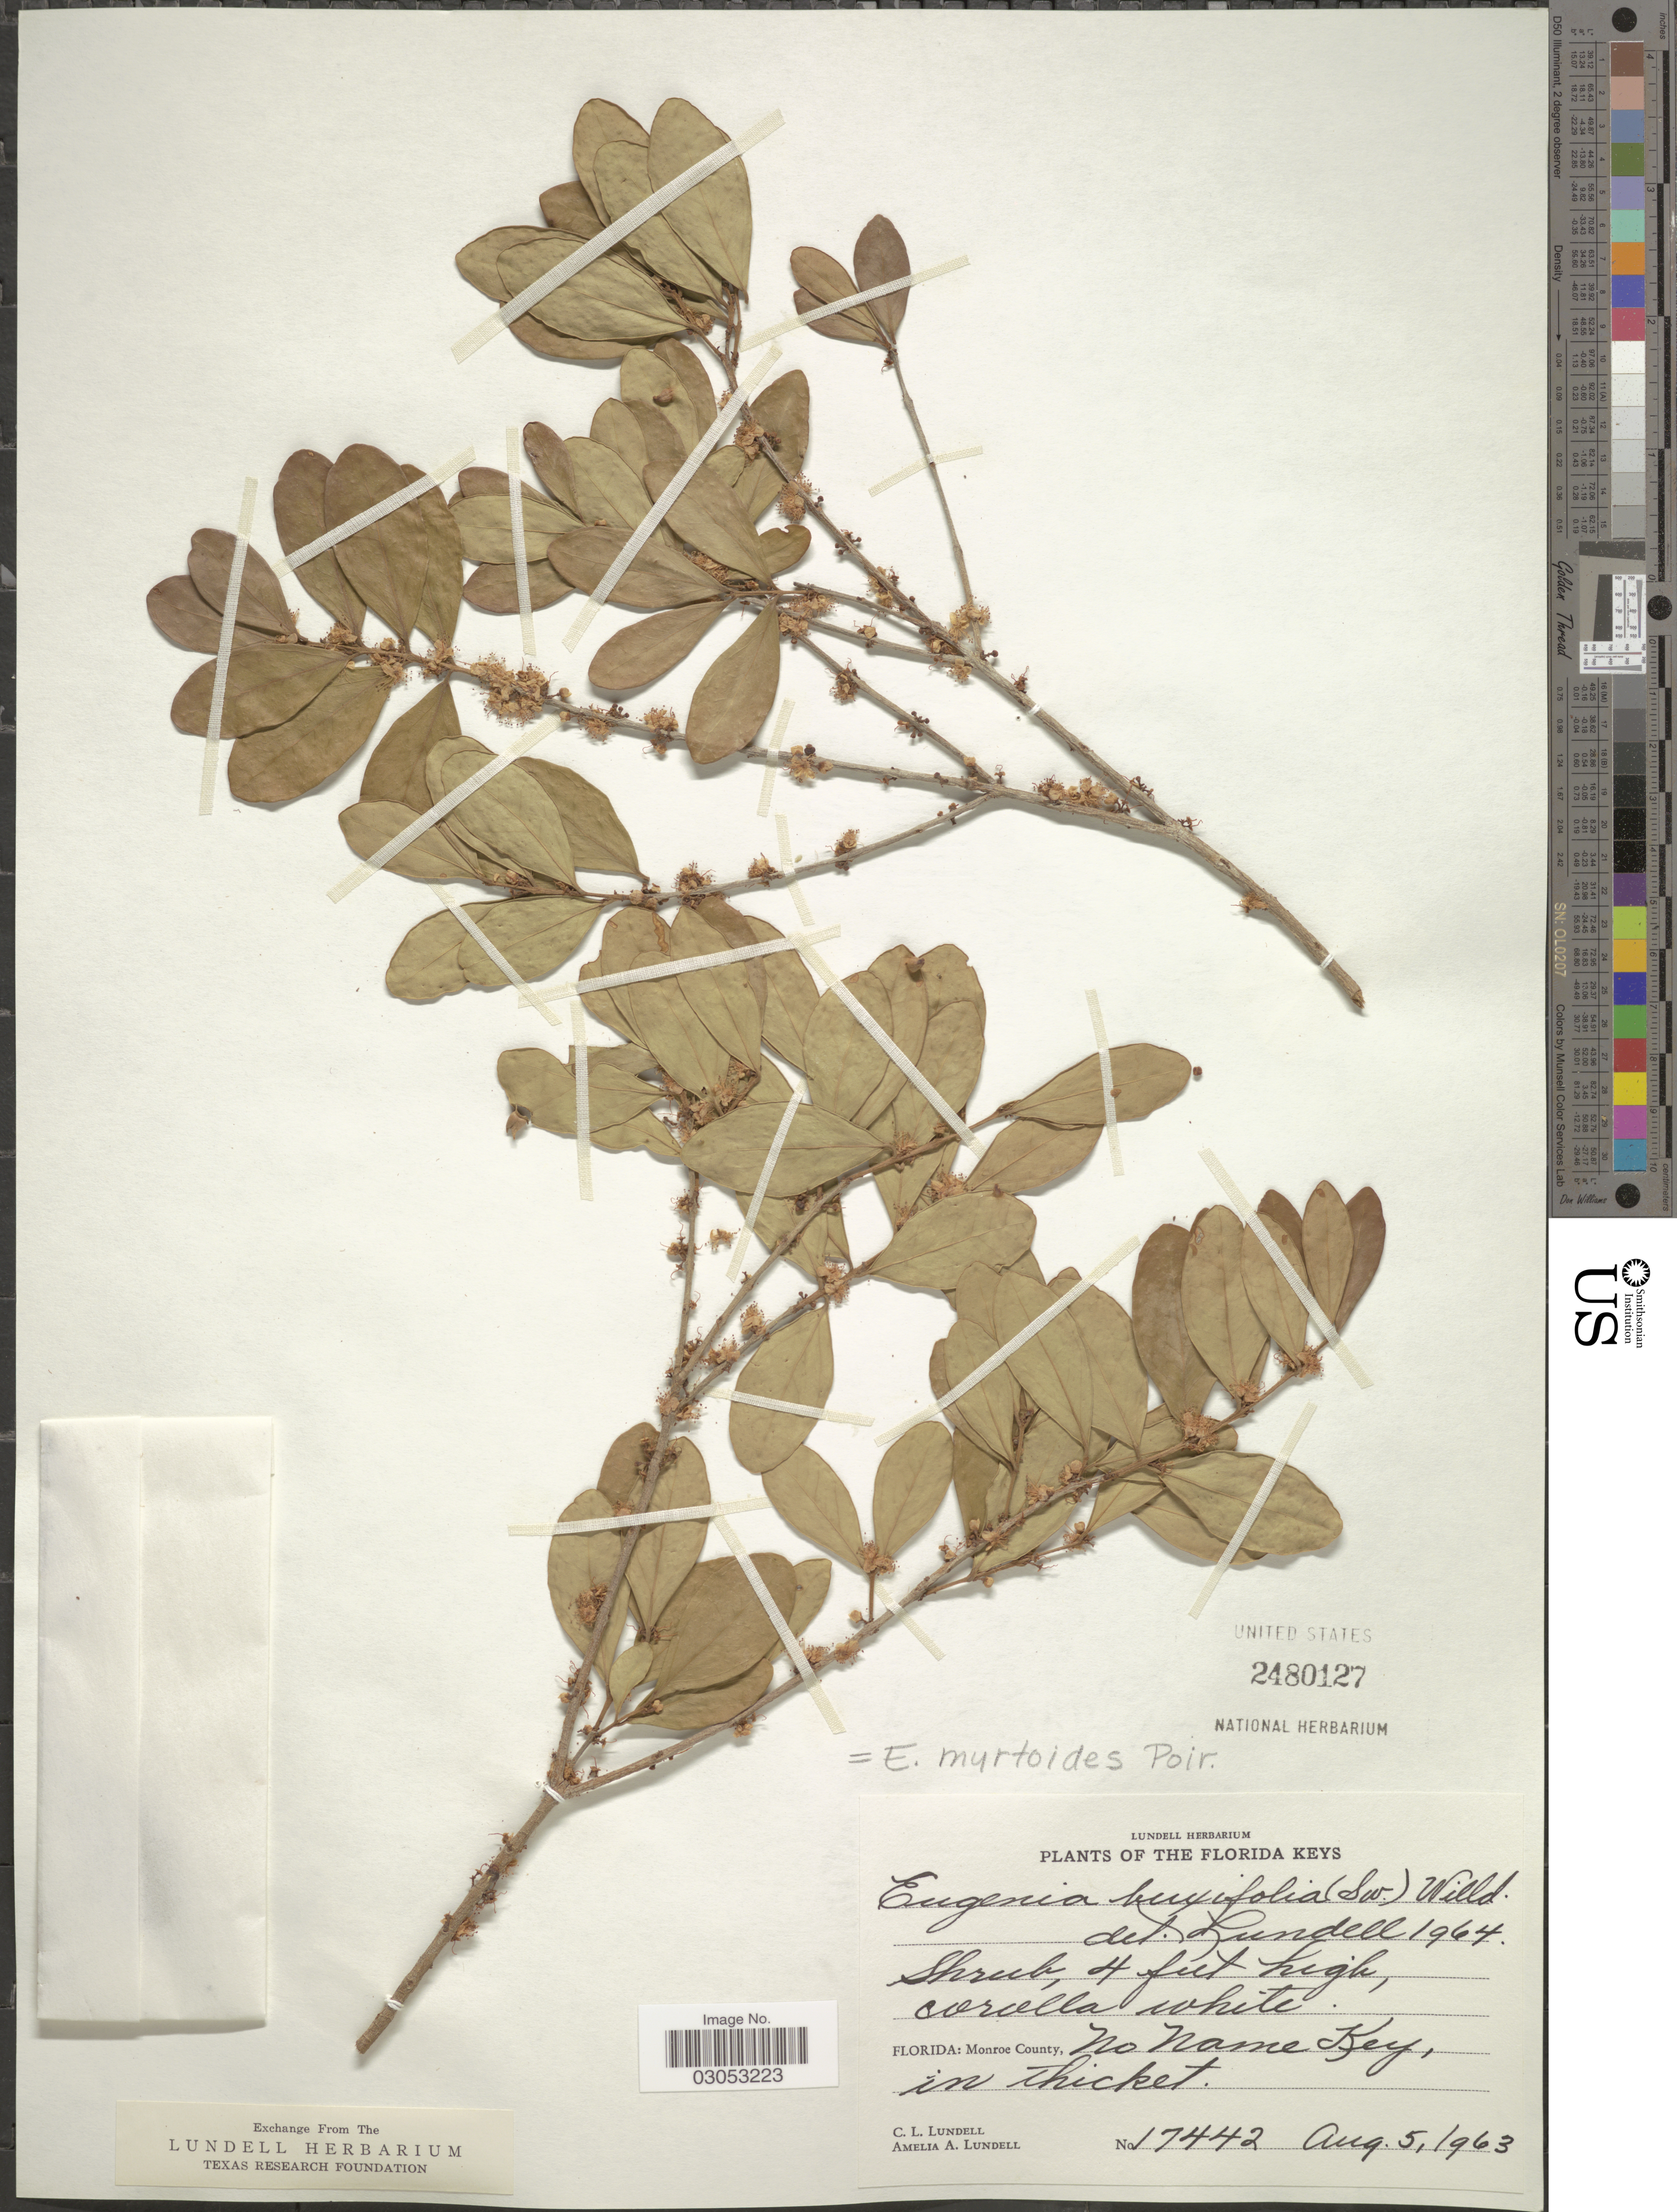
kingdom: Plantae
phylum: Tracheophyta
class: Magnoliopsida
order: Myrtales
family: Myrtaceae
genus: Eugenia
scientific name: Eugenia foetida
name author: Pers.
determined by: Strong, Mark T., (BOT), Smithsonian Institution - National Museum of Natural History (UNITED STATES)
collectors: C. L. Lundell & A. A. Lundell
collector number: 17442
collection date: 1963-08-05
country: United States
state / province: Florida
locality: The Florida Keys, Monroe County, No Name Key, in thicket.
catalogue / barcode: US 2480127